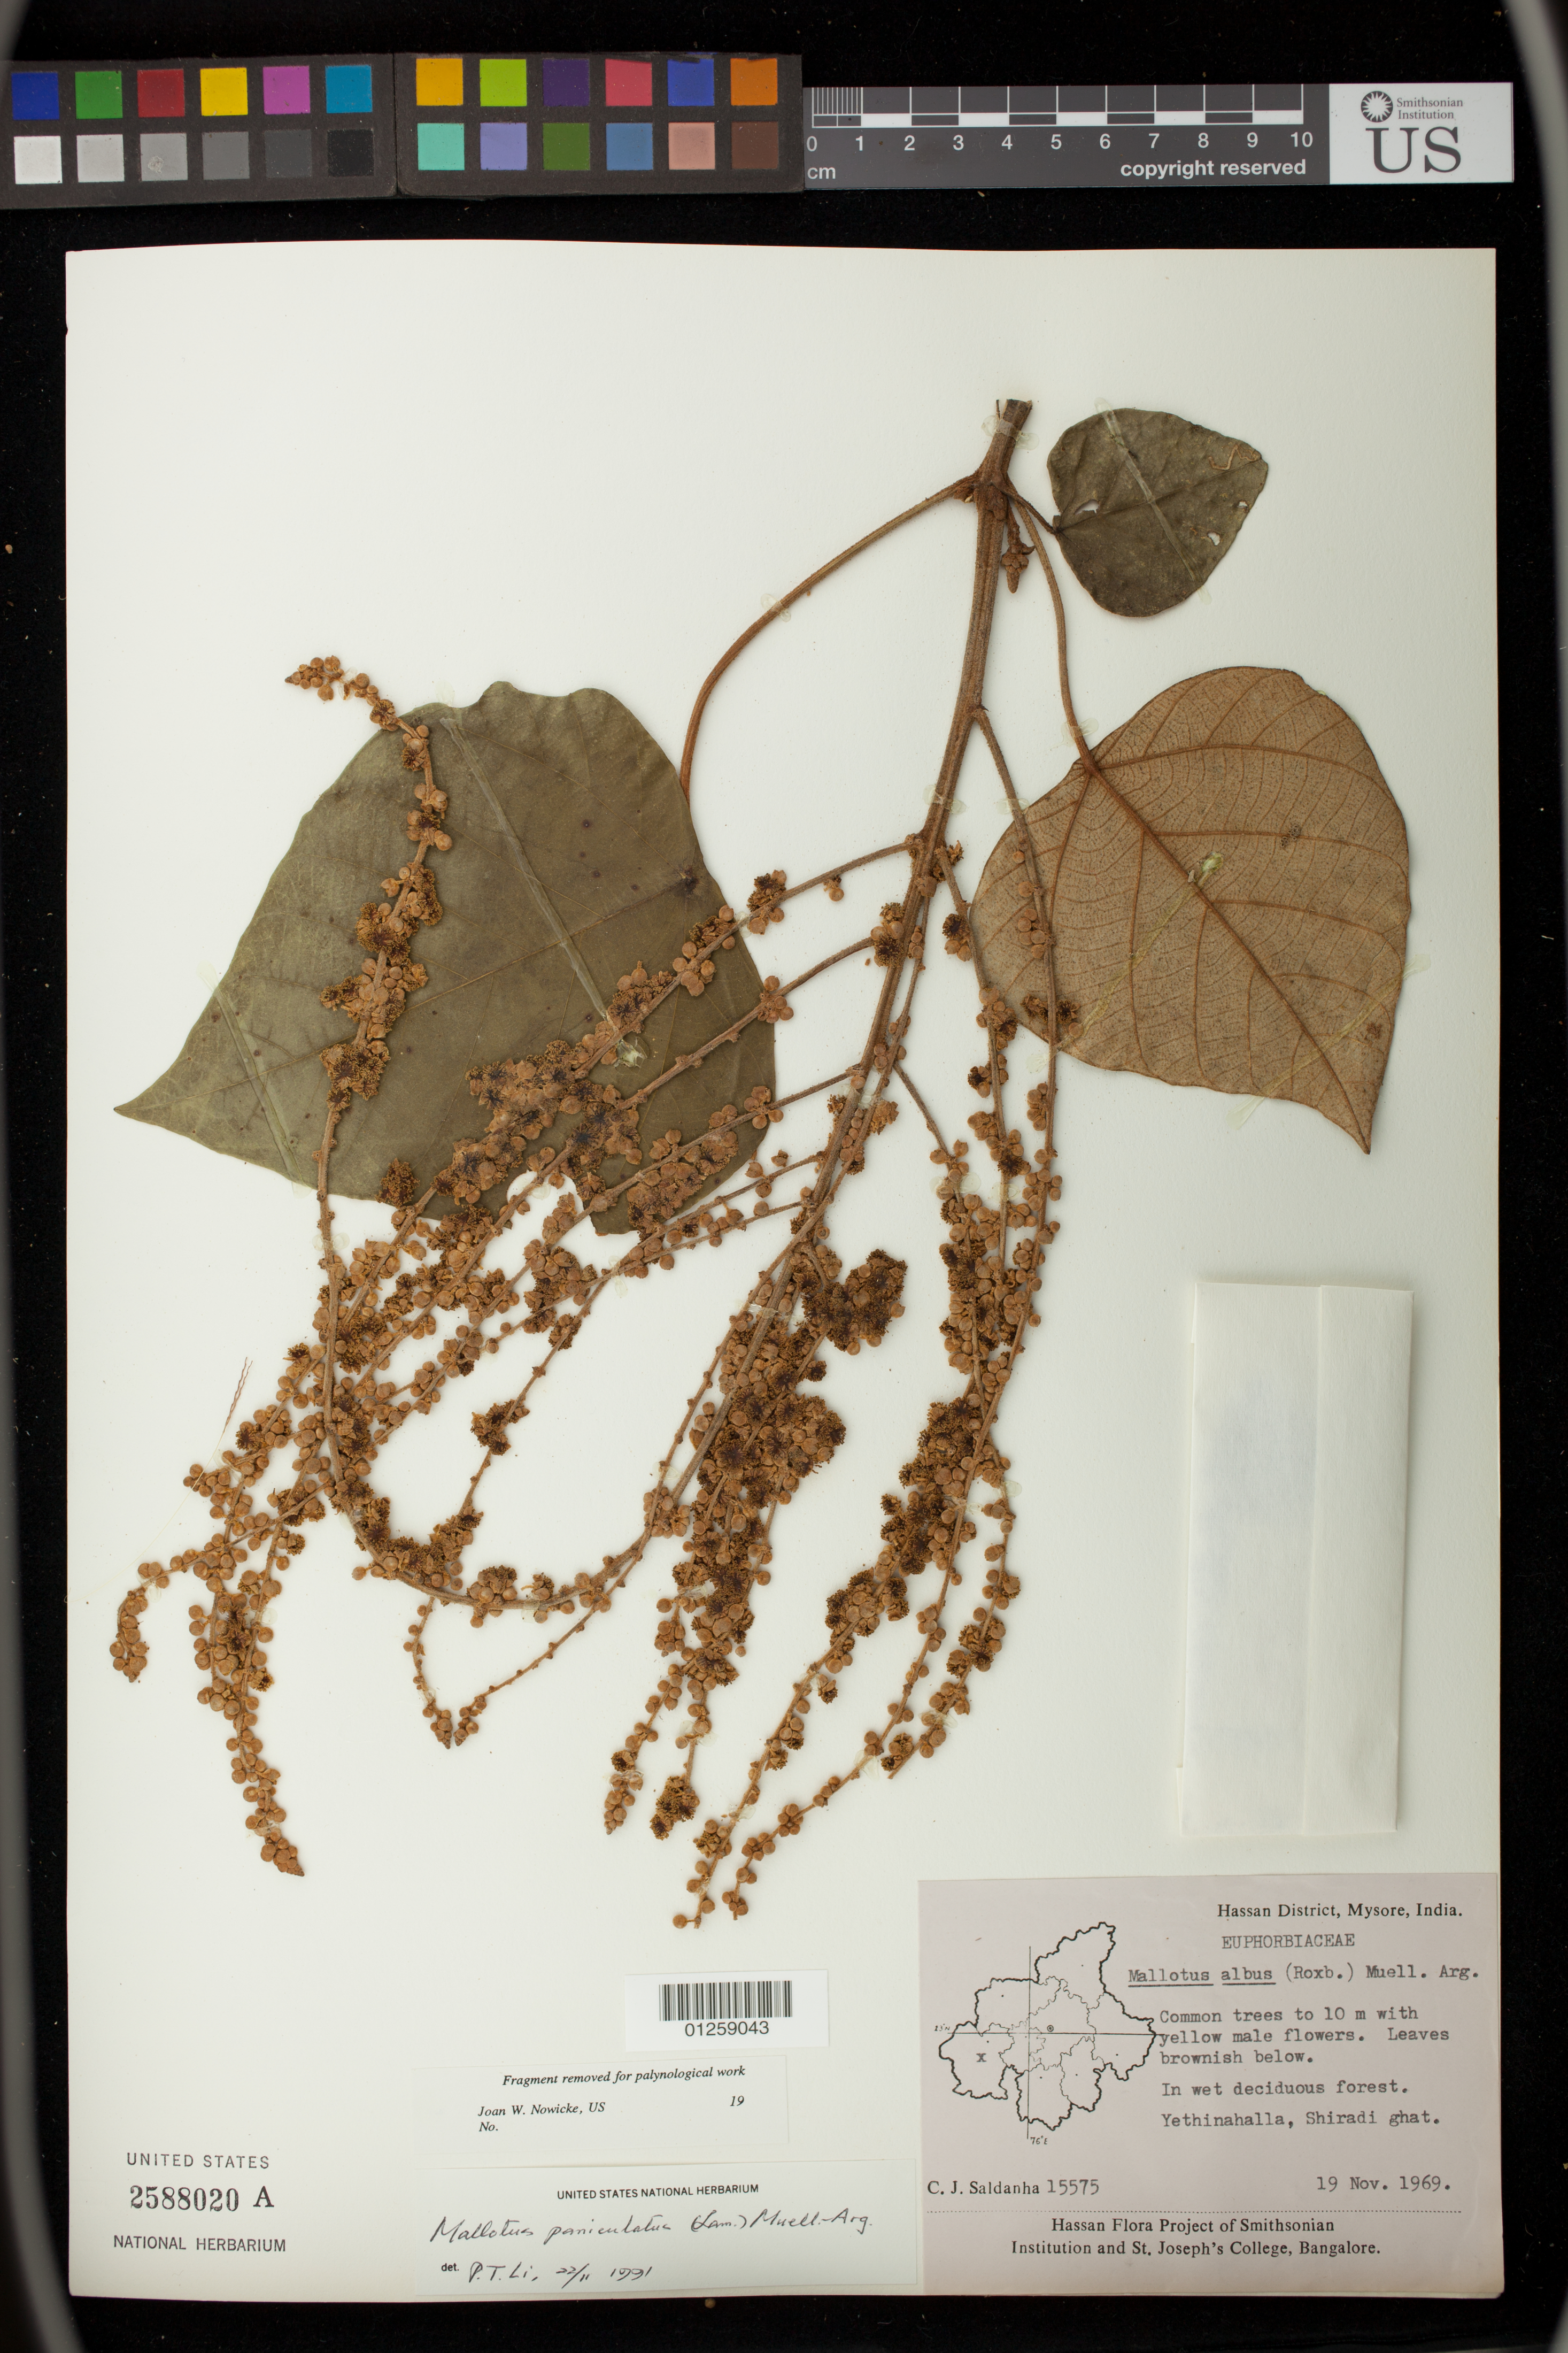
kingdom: Plantae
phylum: Tracheophyta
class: Magnoliopsida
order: Malpighiales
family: Euphorbiaceae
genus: Mallotus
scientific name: Mallotus paniculatus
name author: (Lam.) Müll. Arg.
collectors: C. J. Saldanha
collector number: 15575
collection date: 1969-11-19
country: India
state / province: Karnataka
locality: Hassan District, Mysore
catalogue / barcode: US 2588020A